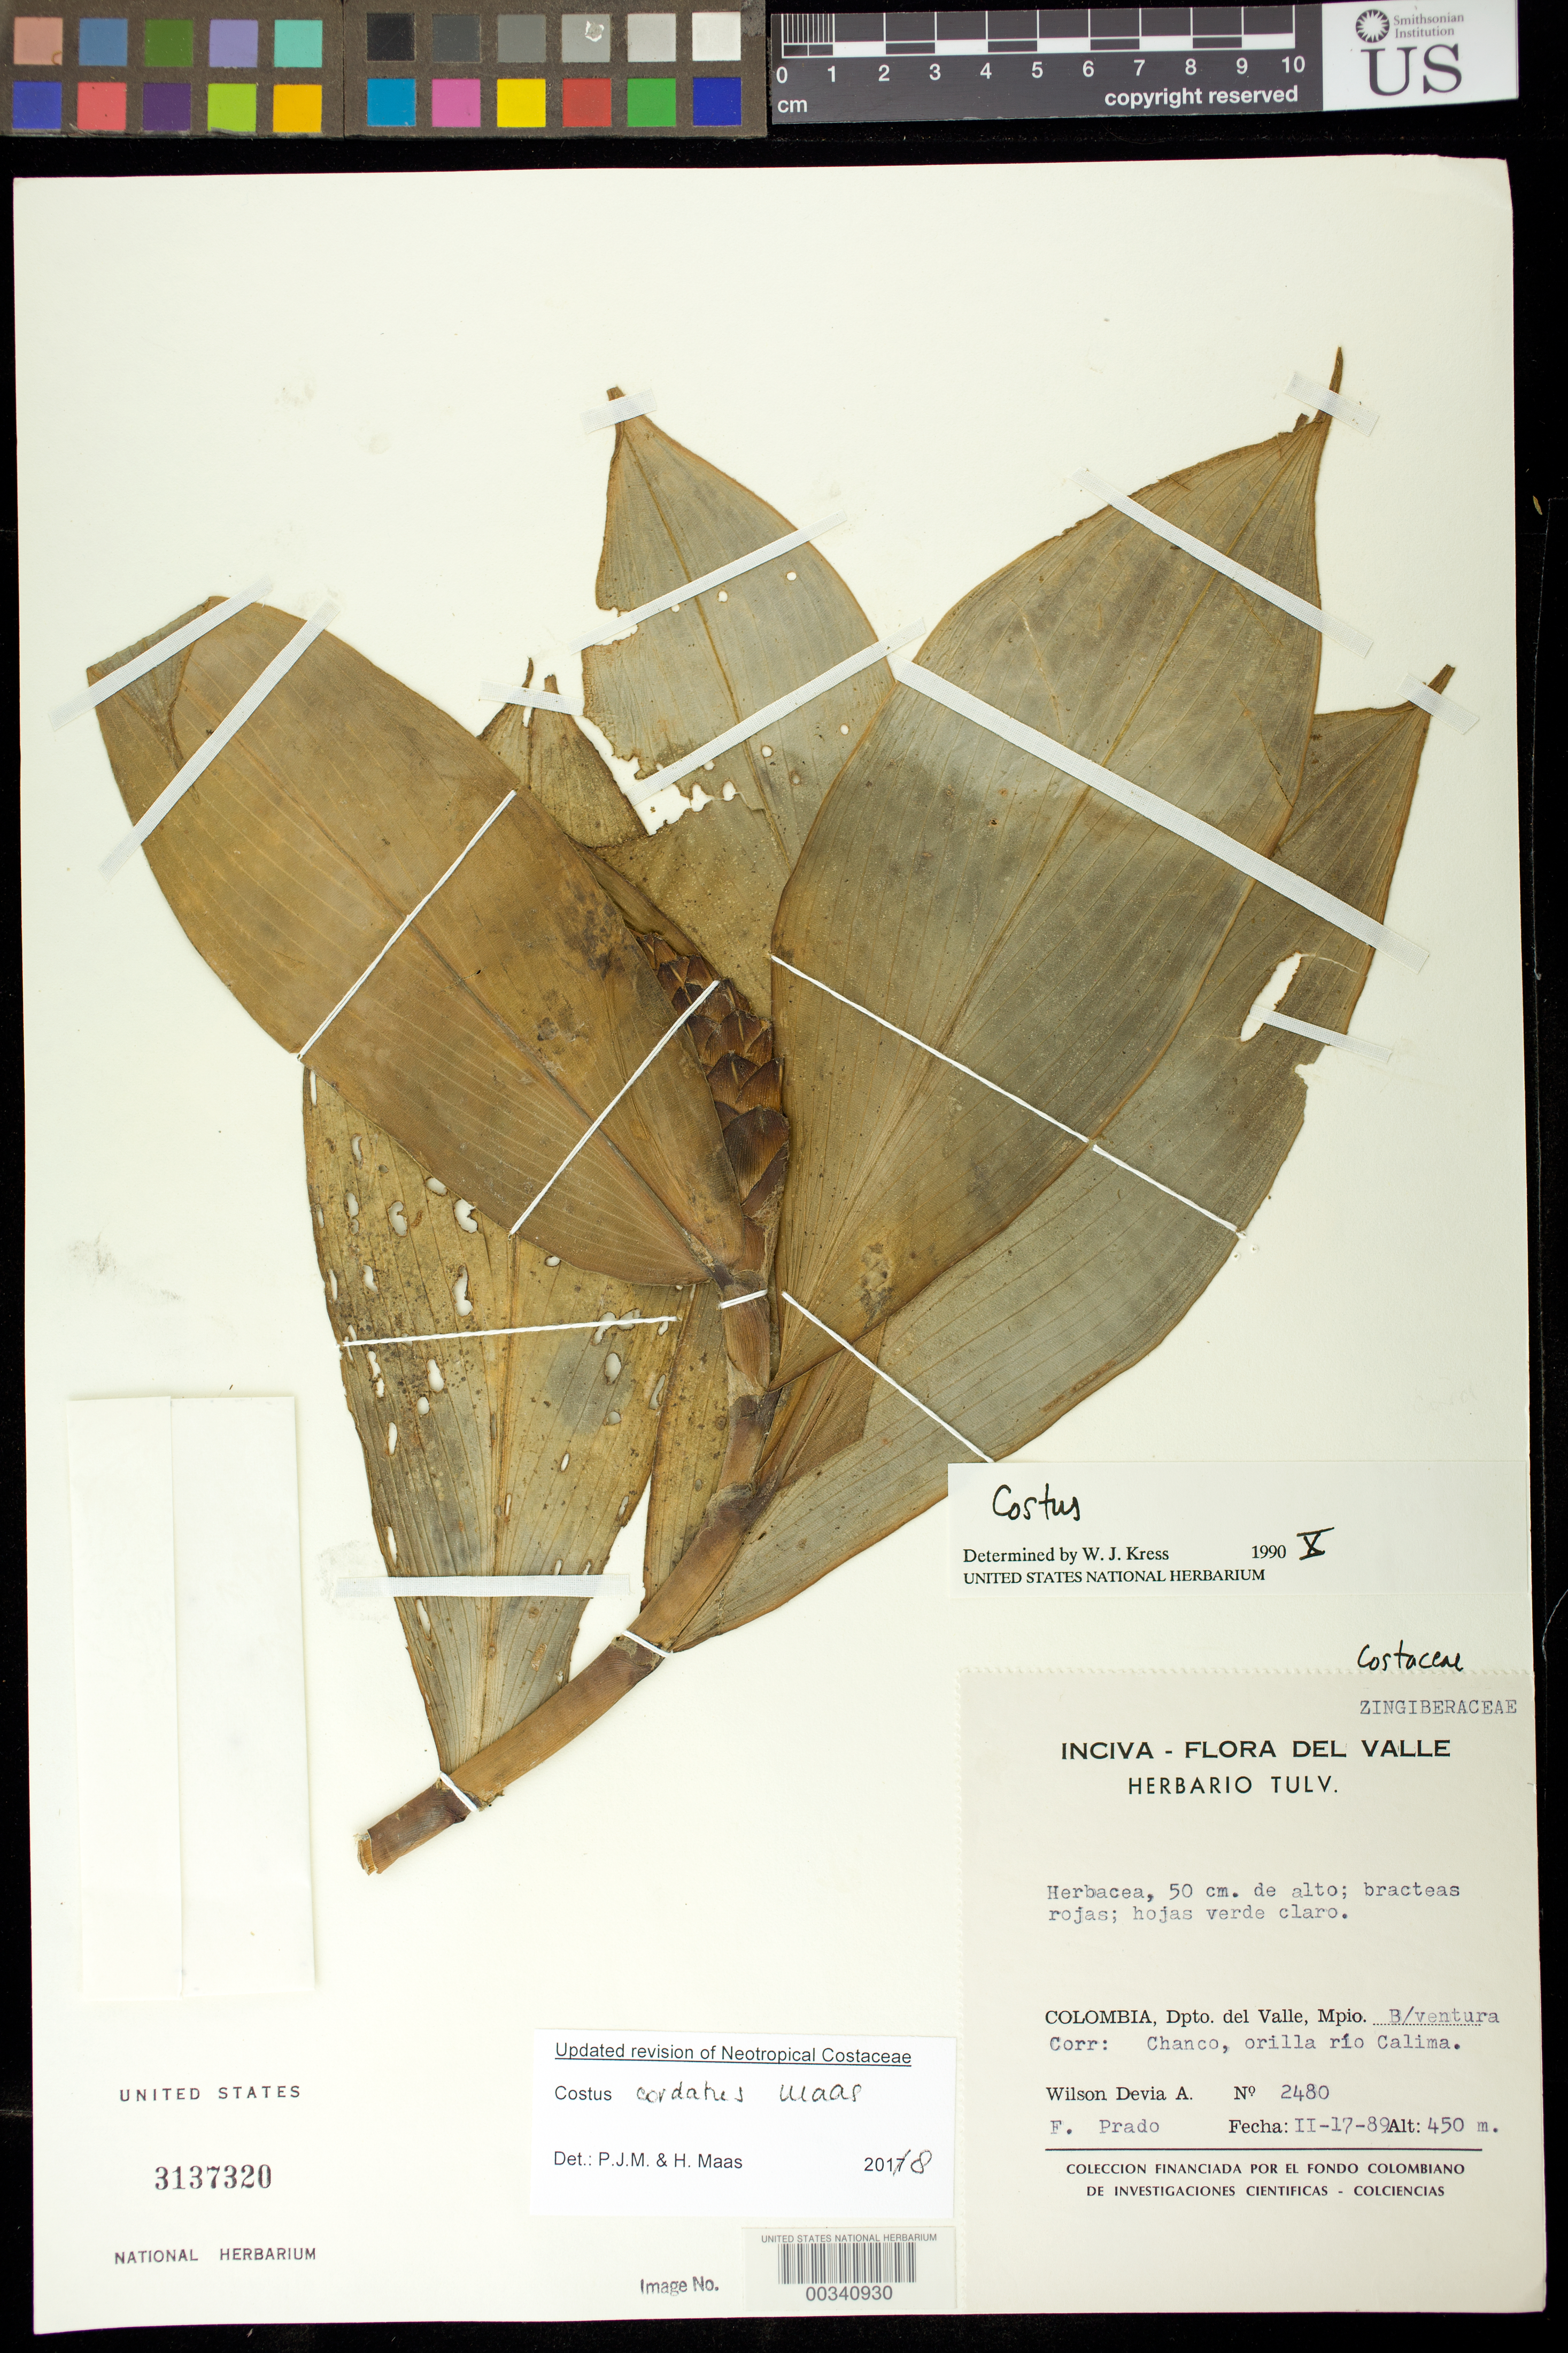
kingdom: Plantae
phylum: Tracheophyta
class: Liliopsida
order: Zingiberales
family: Costaceae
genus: Costus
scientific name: Costus cordatus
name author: Maas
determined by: Maas, Paul J.; Maas, H.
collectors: W. Devia A. & F. Prado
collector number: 2480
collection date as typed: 17 Feb 1989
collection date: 1989-02-17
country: Colombia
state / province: Valle del Cauca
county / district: Buenaventura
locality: Depto. del Valle, Mun. Buena Ventura, corr: Chanco, Orila Rio Calima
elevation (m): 450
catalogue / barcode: US 3137320